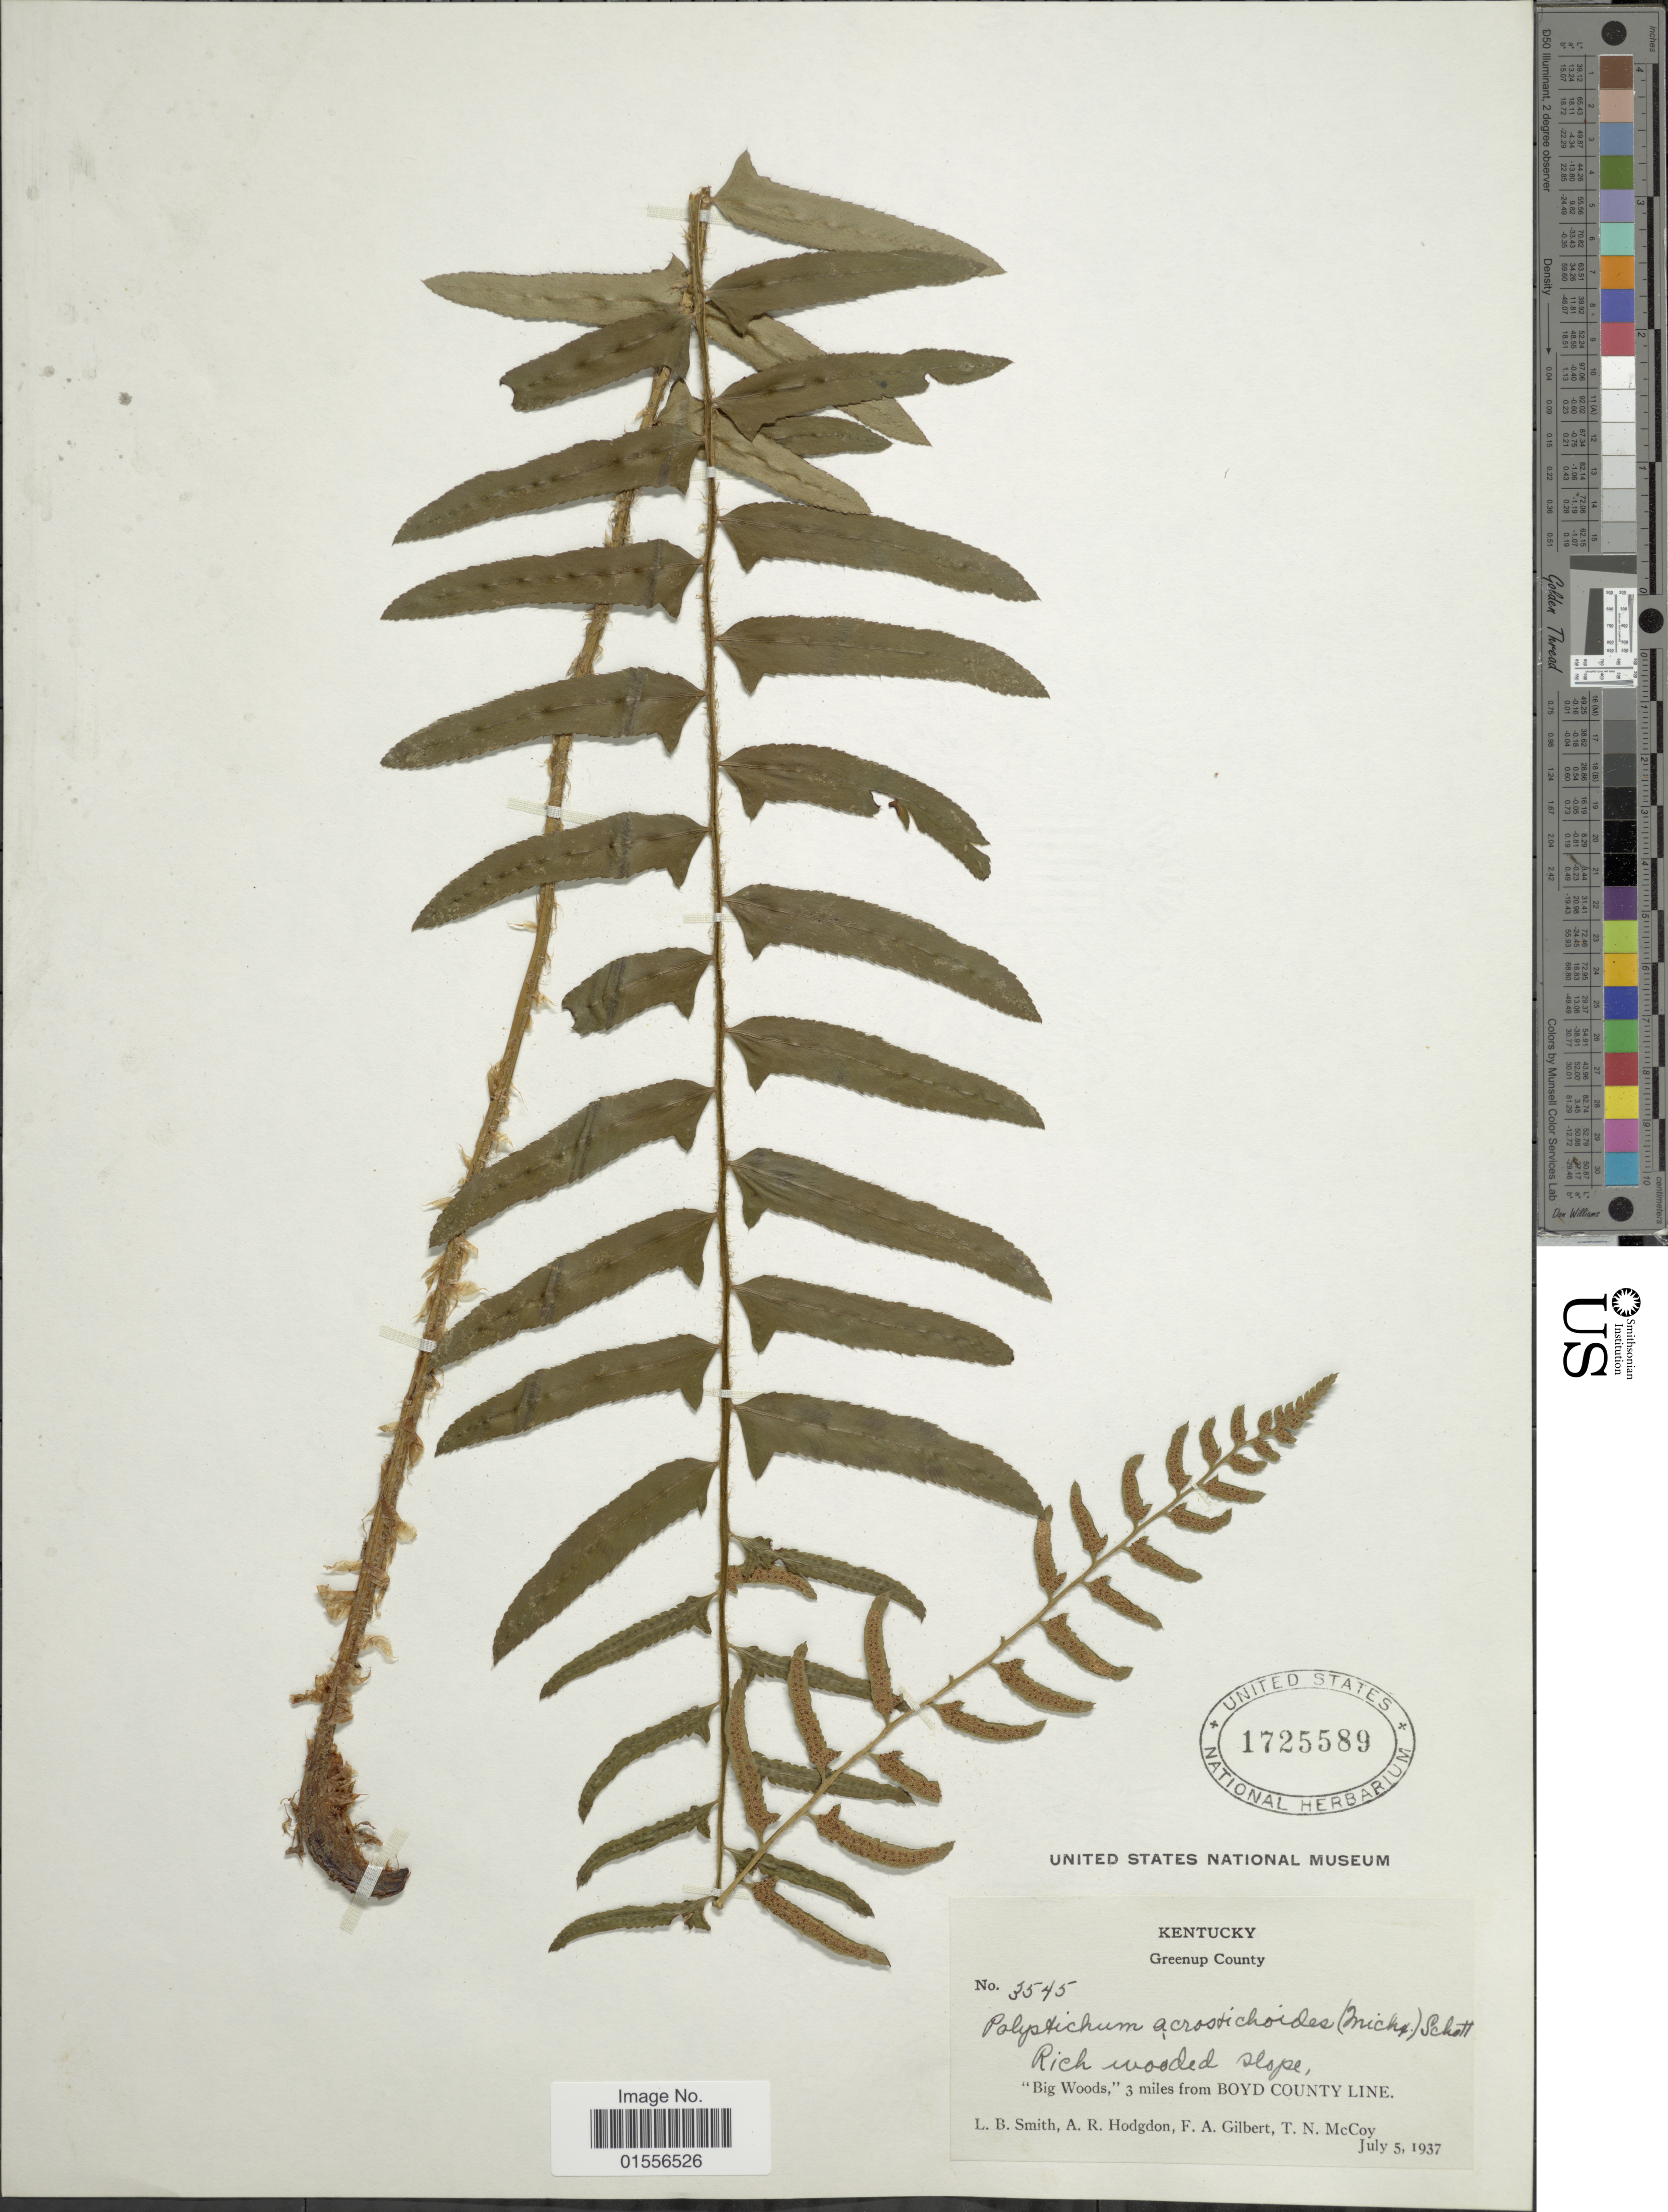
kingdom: Plantae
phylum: Tracheophyta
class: Polypodiopsida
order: Polypodiales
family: Dryopteridaceae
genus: Polystichum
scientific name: Polystichum acrostichoides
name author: (Michx.) Schott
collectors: L. Smith, A. R. Hodgdon, F. A. Gilbert & T. N. McCoy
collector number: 3545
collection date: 1937-07-05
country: United States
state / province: Kentucky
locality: Greenup County, "Big Woods", 3 miles from BOYD COUNTY LINE.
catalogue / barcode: US 1725589